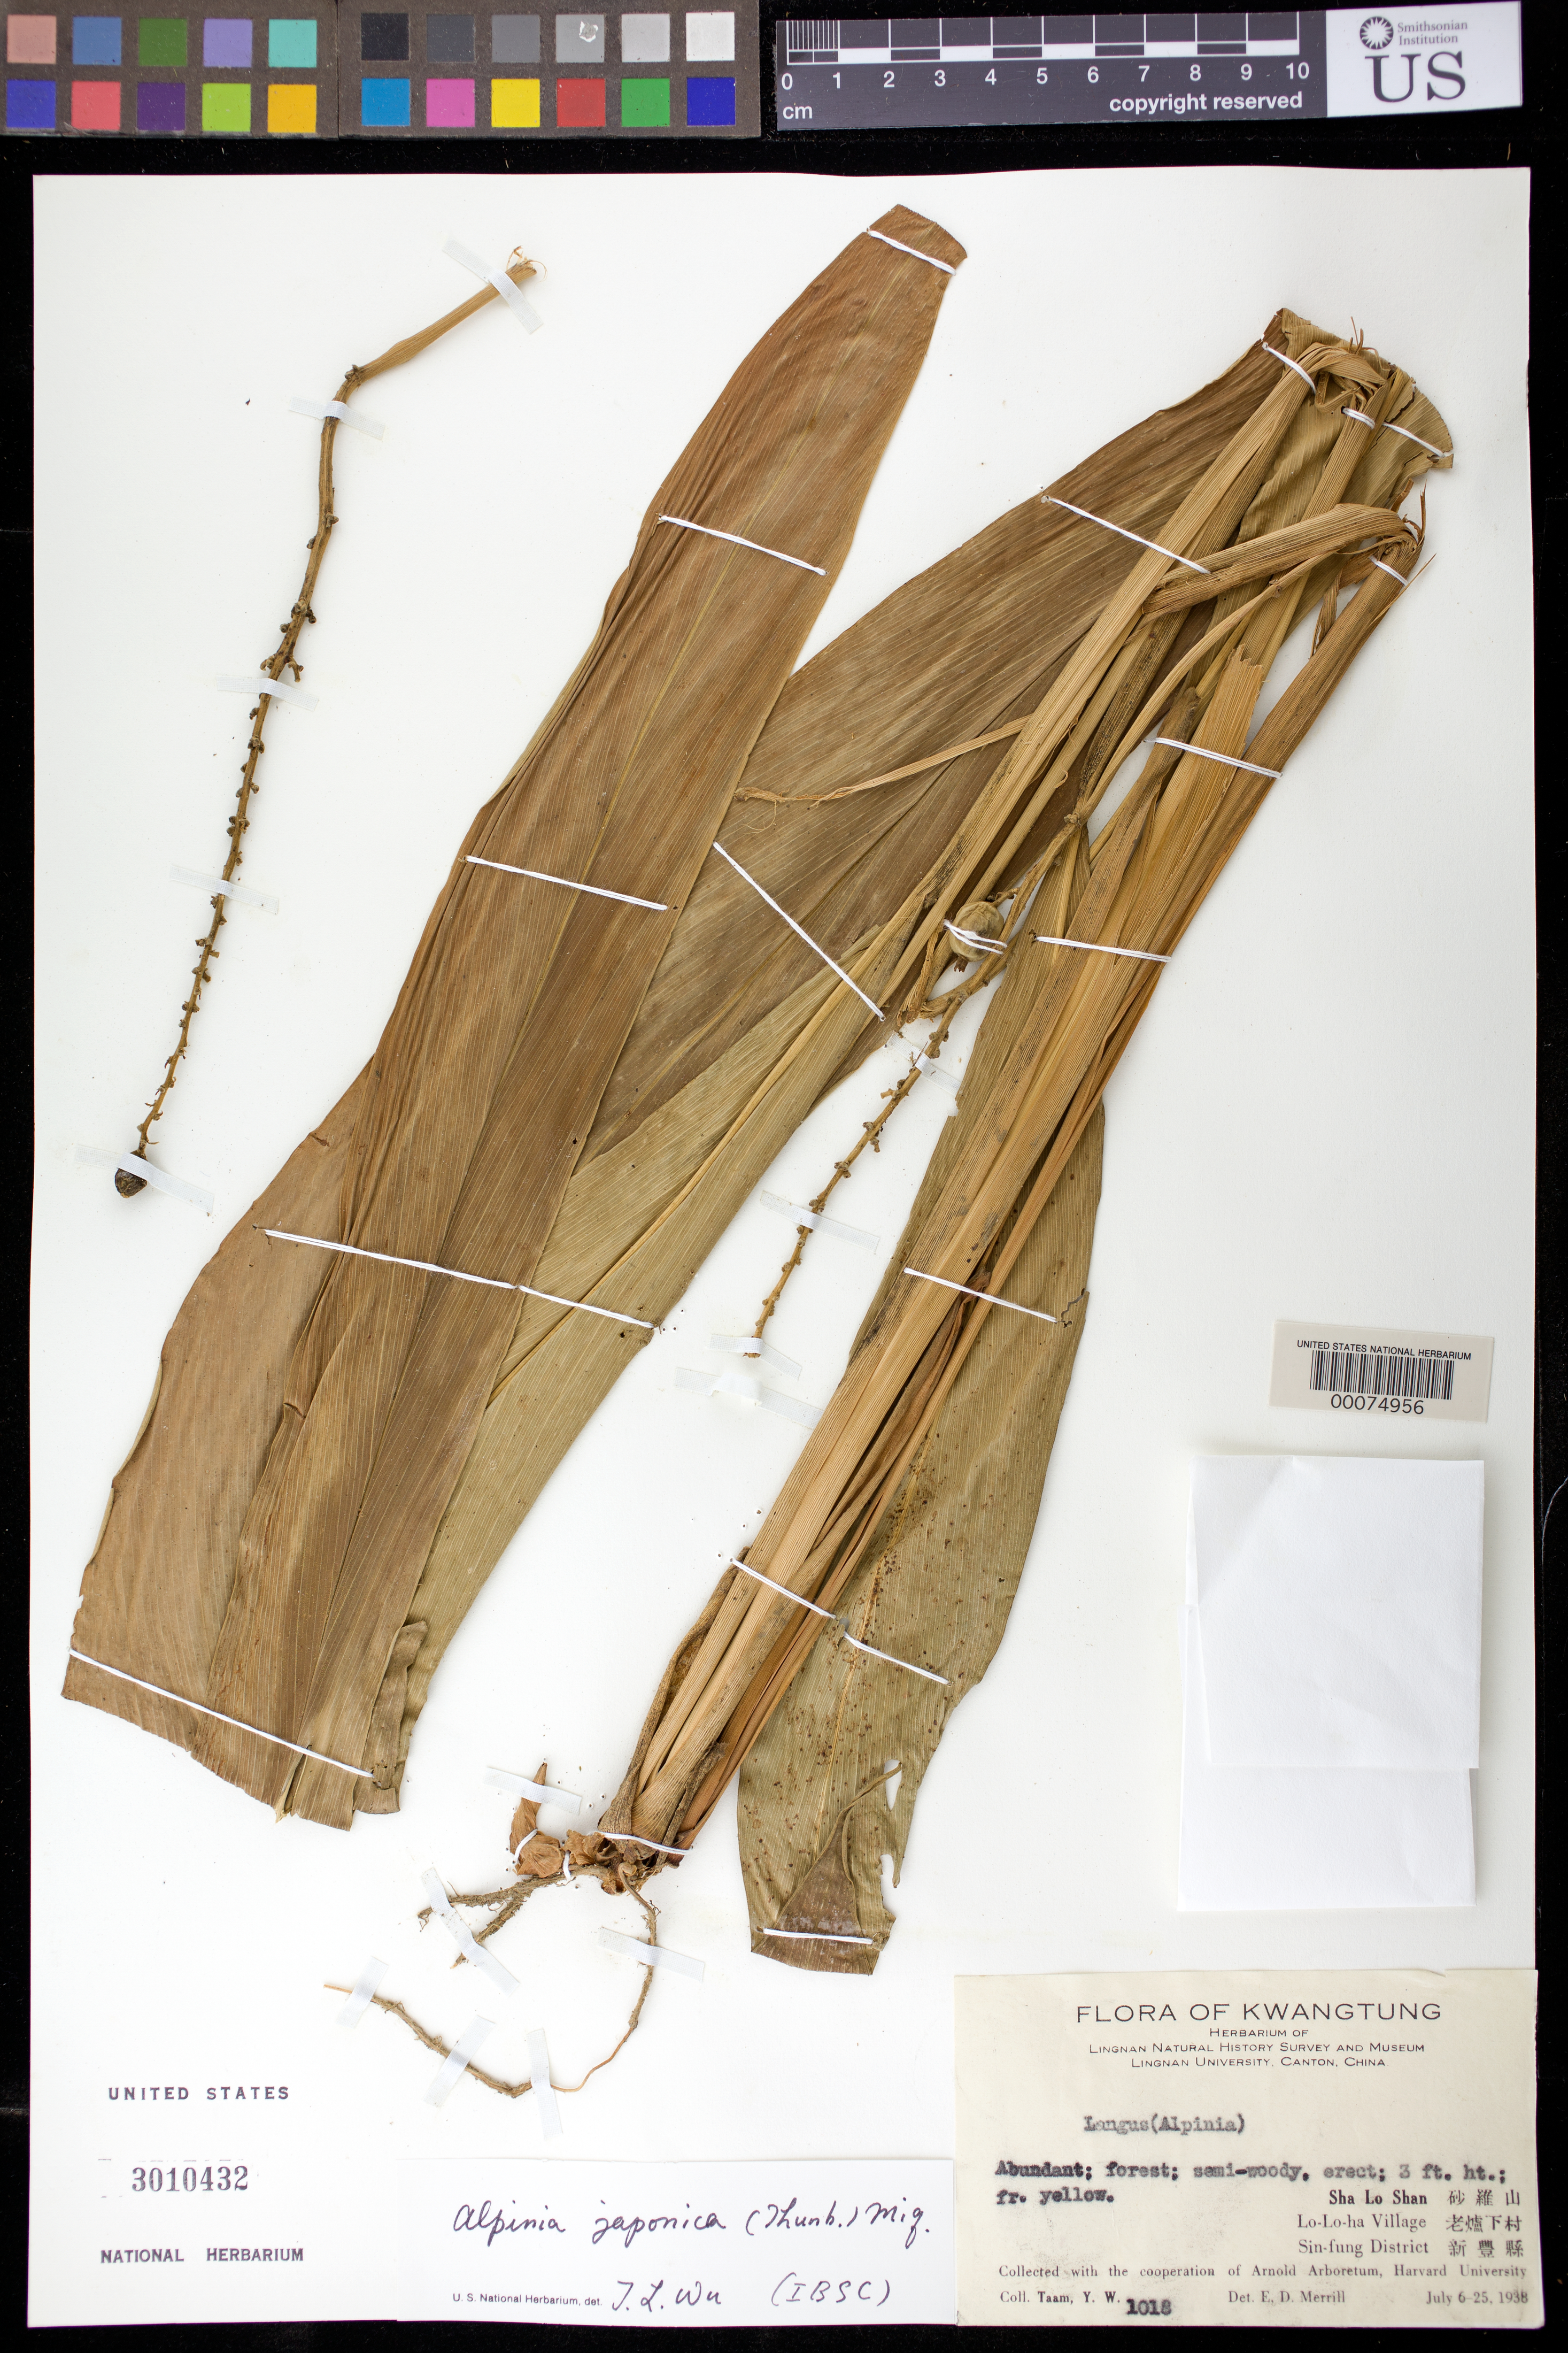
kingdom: Plantae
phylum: Tracheophyta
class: Liliopsida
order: Zingiberales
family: Zingiberaceae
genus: Alpinia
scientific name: Alpinia japonica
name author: (Thunb.) Miq.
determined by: Wu, Te-Ling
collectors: Y. W. Taam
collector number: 1018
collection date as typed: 06 Jul 1938 to 25 Jul 1938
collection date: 1938-07-06/1938-07-25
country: China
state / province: Guangdong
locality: Sha lo shan, lo-lo-ha village, sin-fung dist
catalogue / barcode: US 3010432